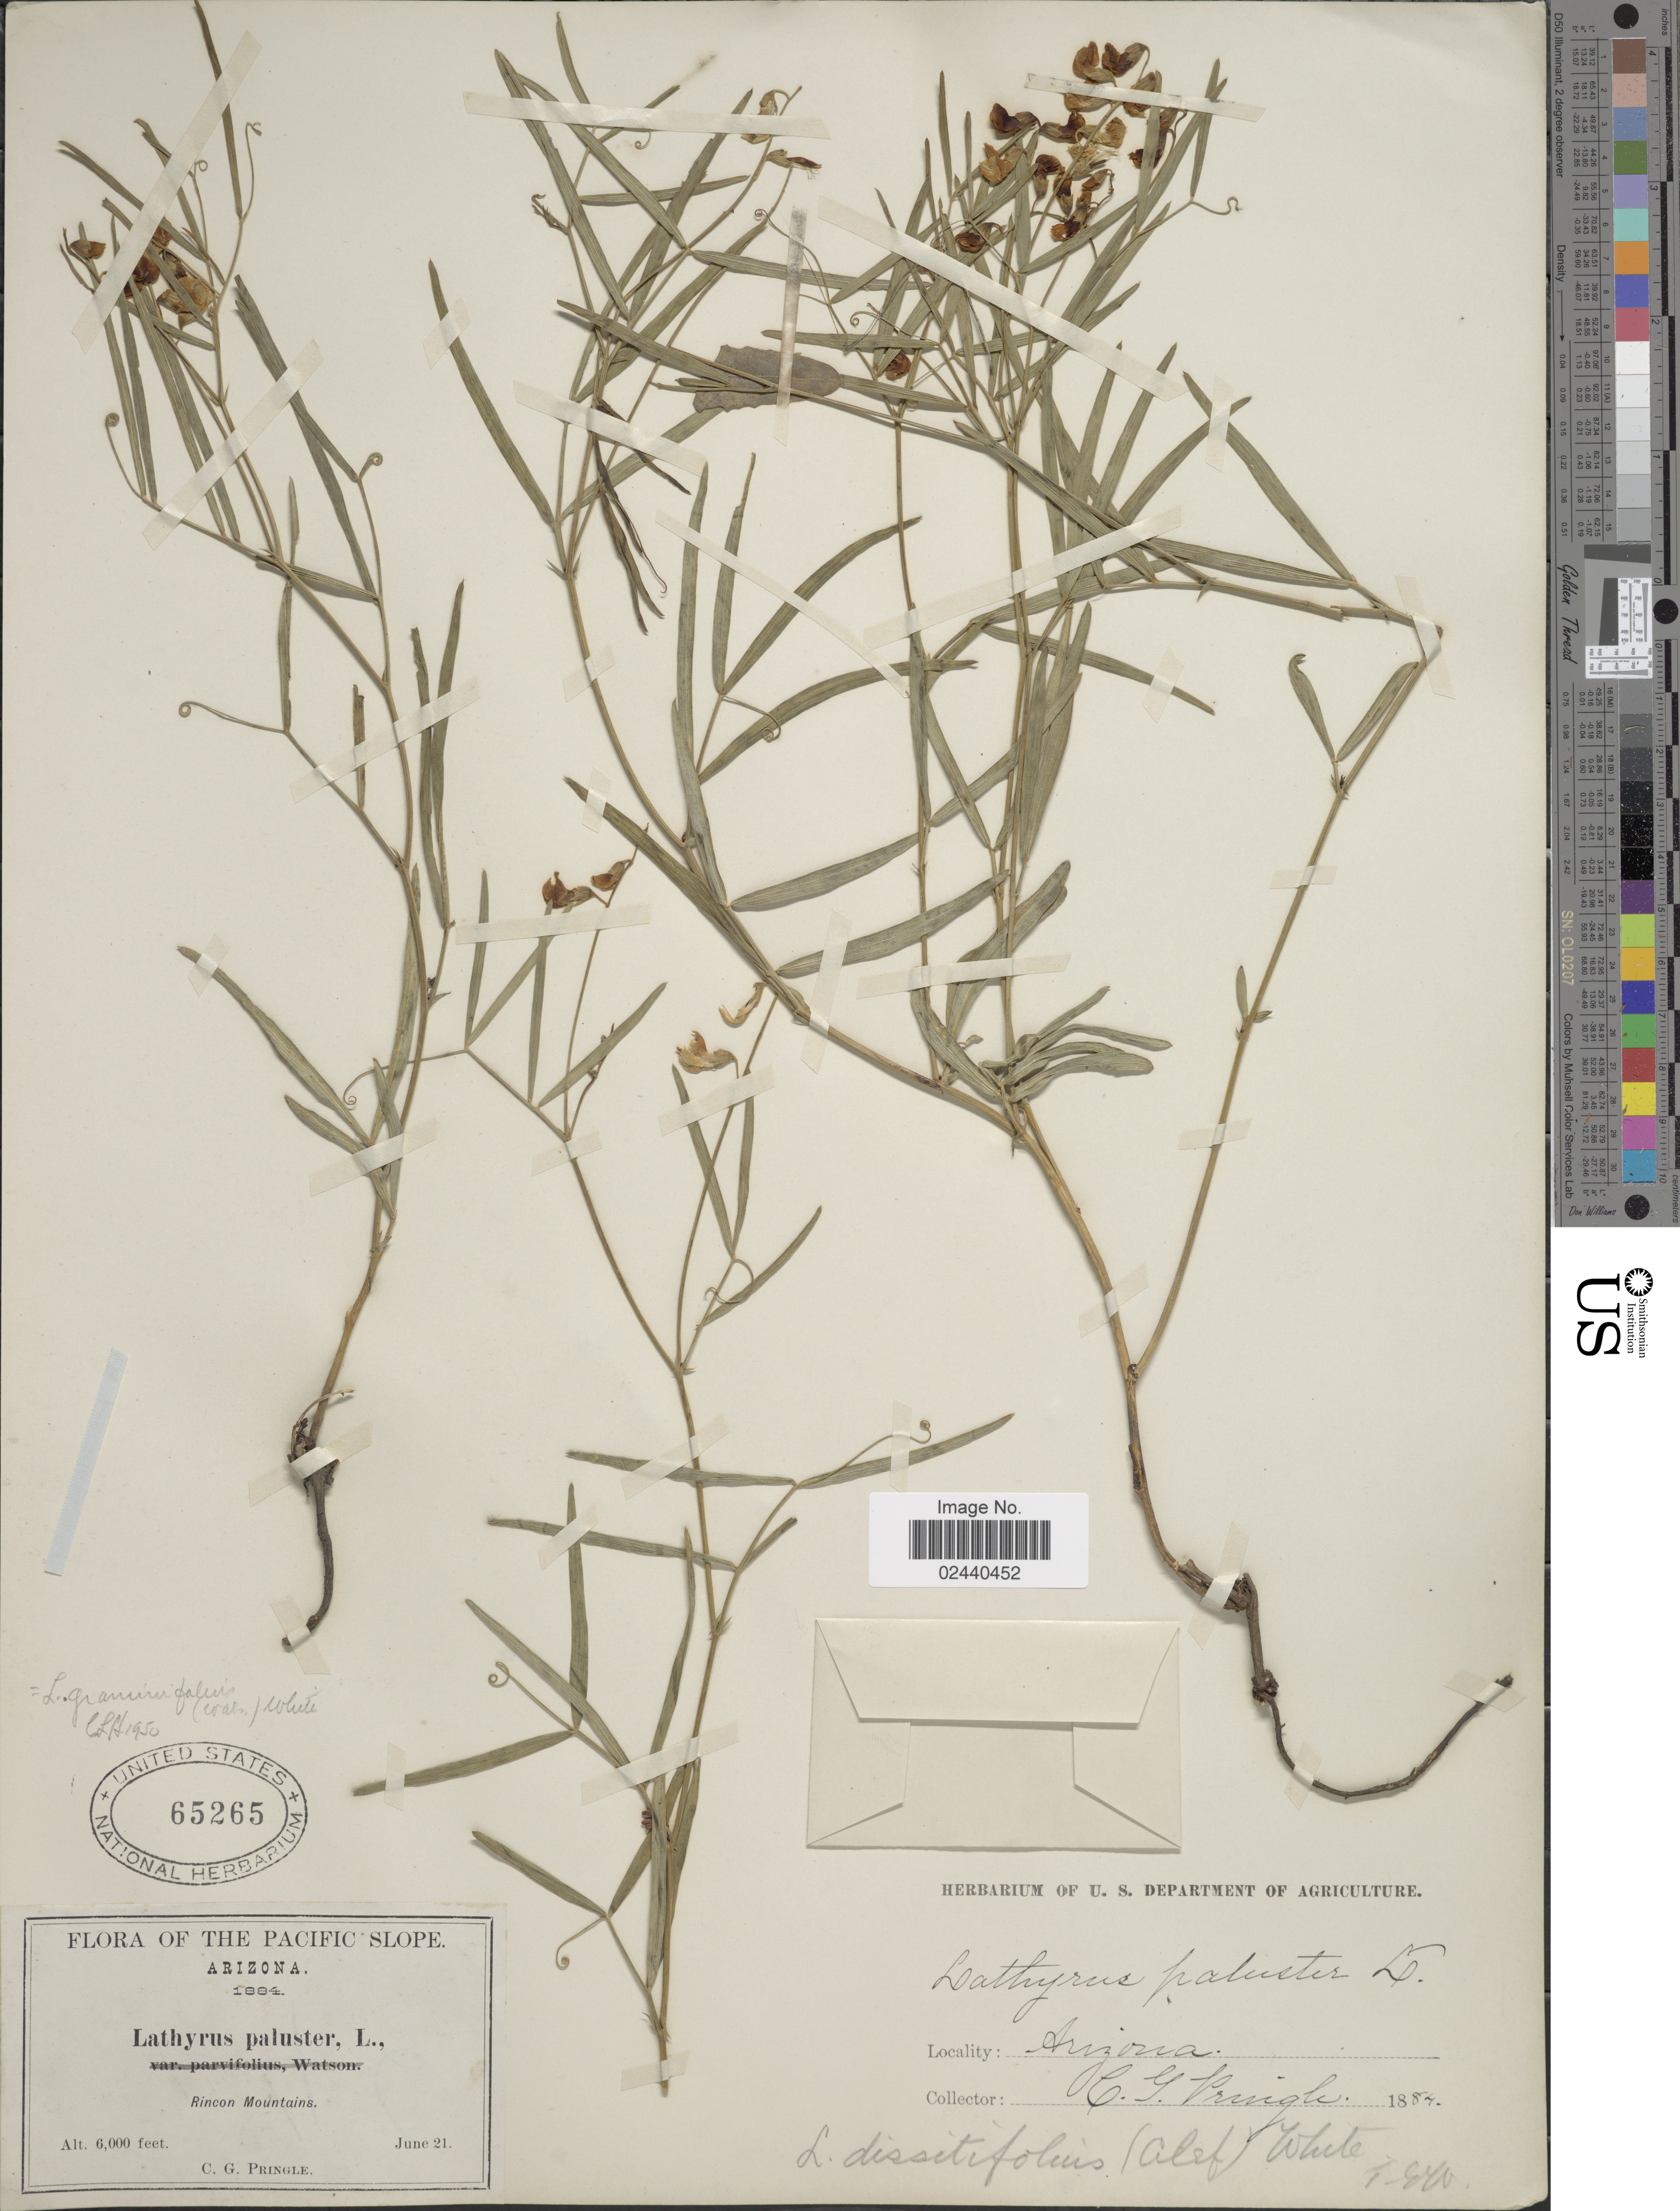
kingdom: Plantae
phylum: Tracheophyta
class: Magnoliopsida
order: Fabales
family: Fabaceae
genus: Lathyrus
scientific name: Lathyrus graminifolius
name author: (S. Watson) T.G. White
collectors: C. G. Pringle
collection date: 1884-06-21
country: United States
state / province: Arizona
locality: Pacific Slope. Arizona. Rincon Mountains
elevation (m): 1829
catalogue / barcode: US 65265